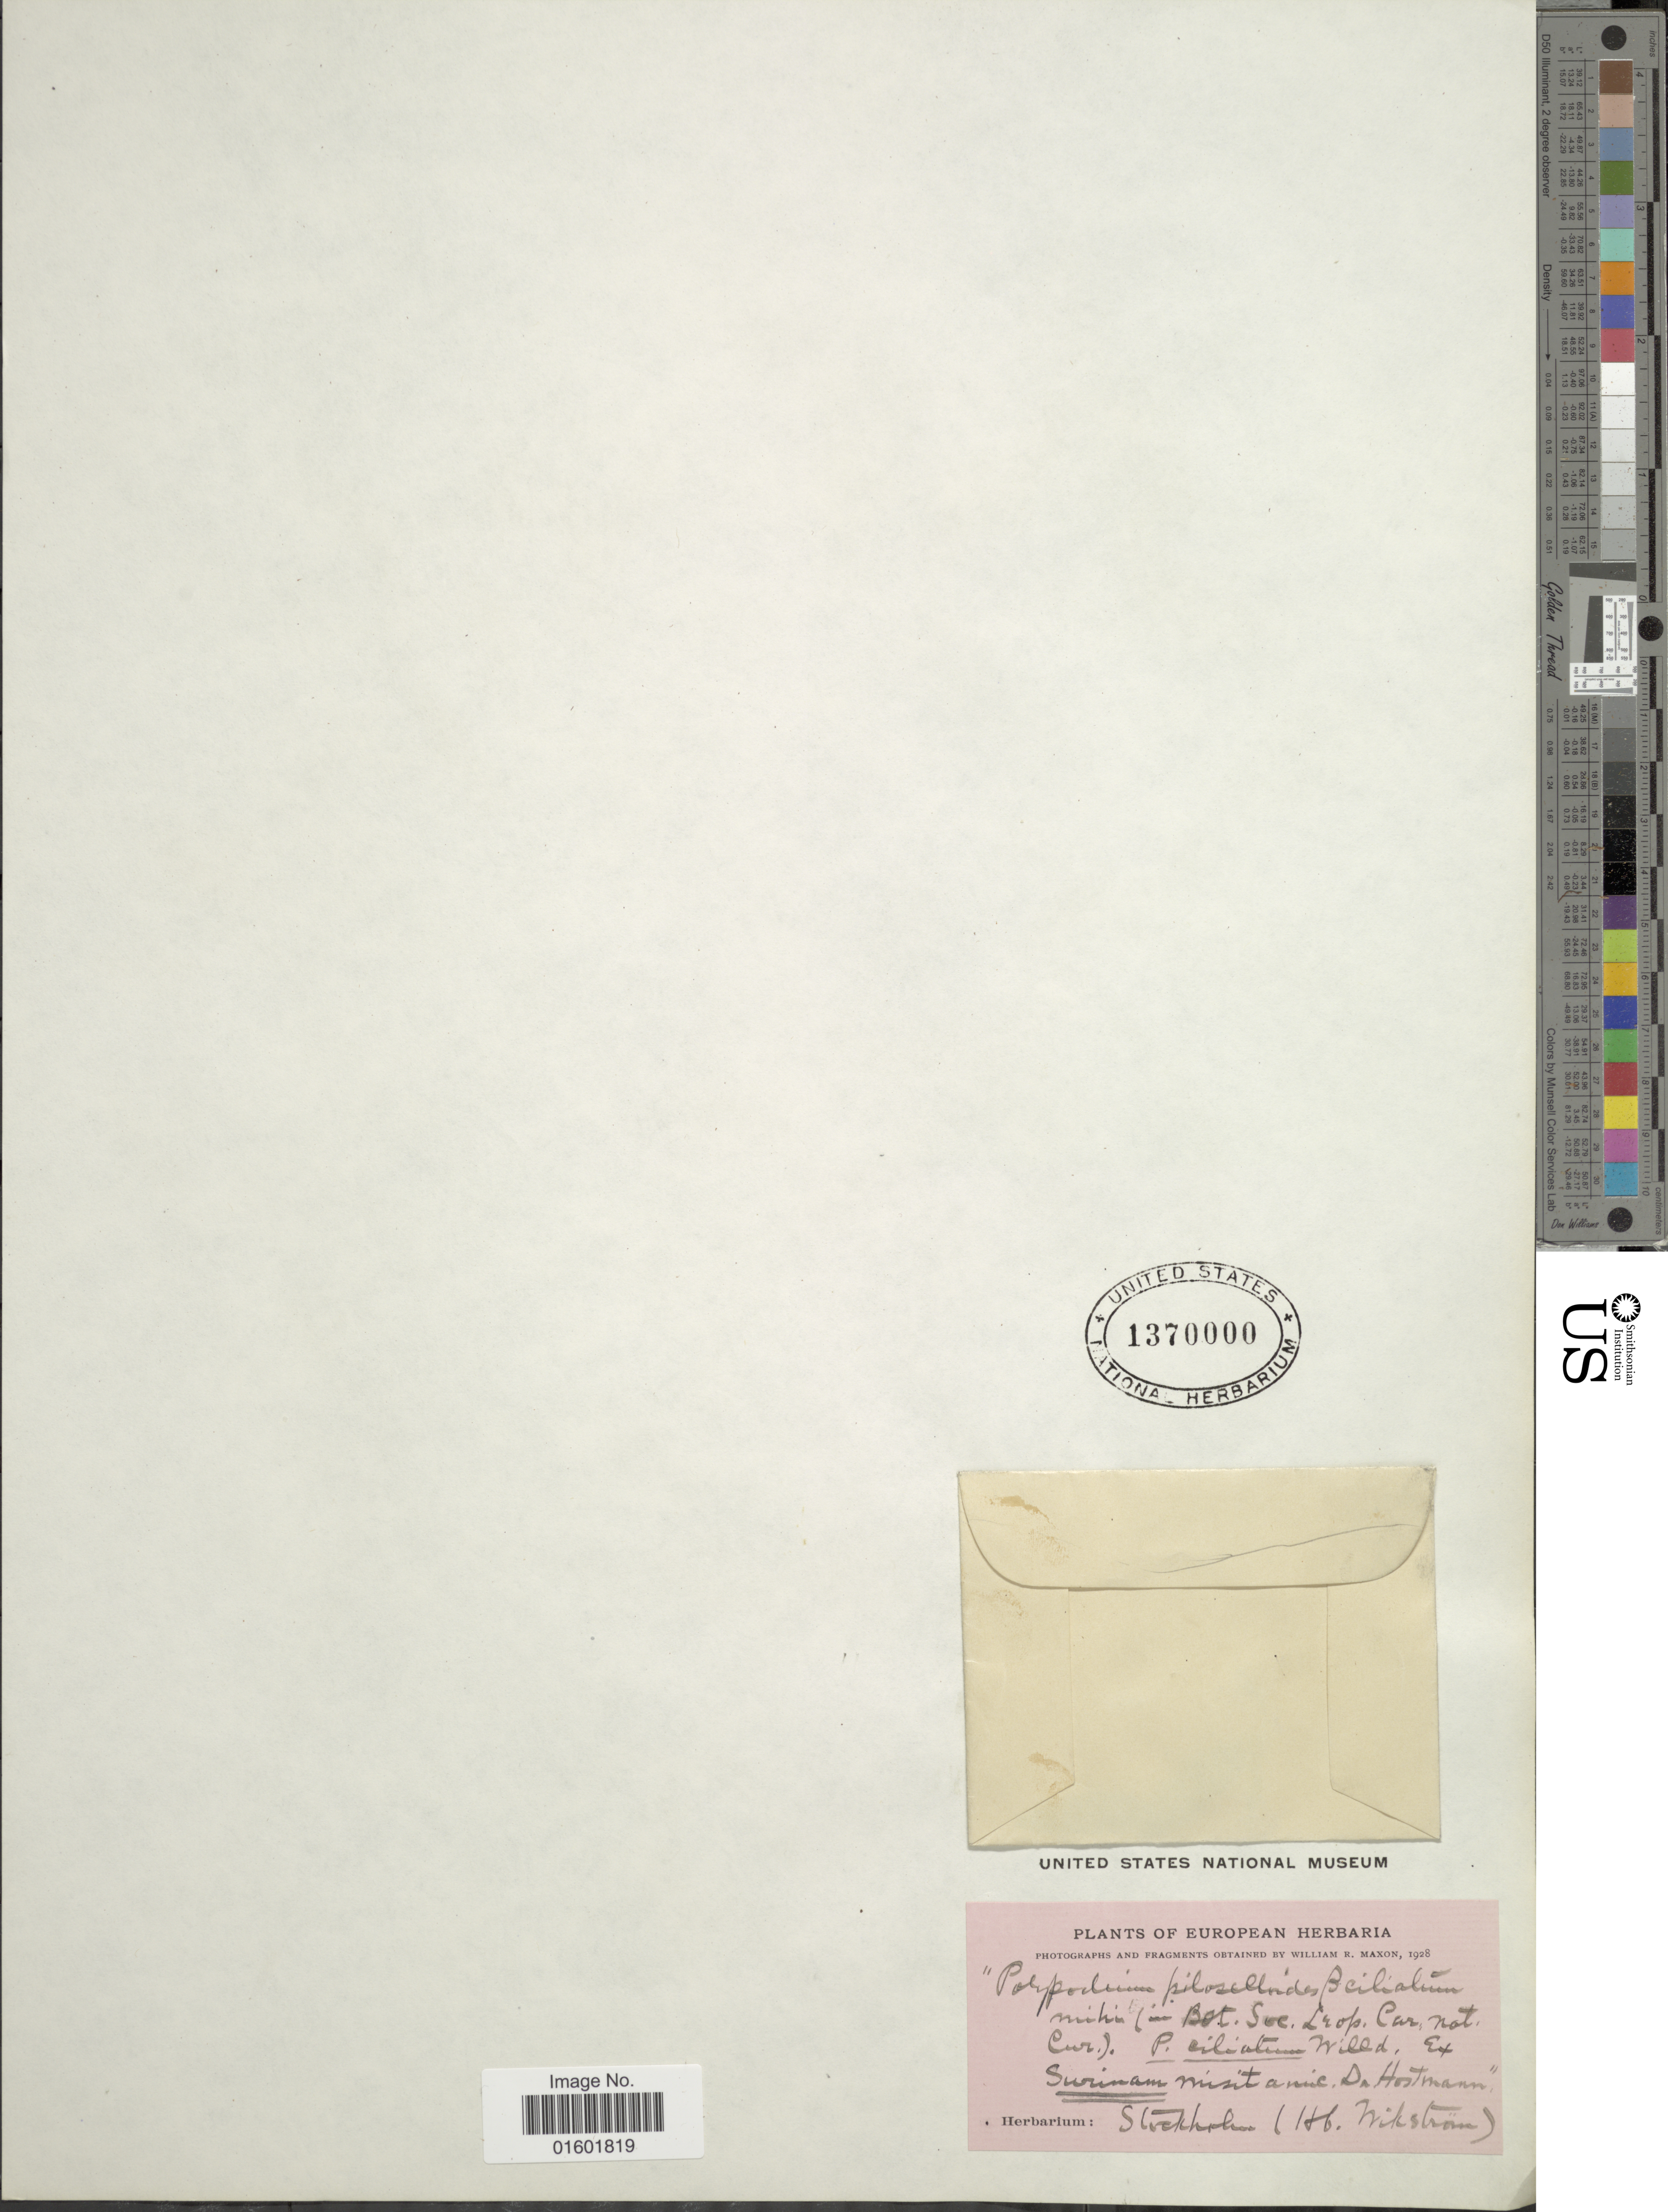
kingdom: Plantae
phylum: Tracheophyta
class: Polypodiopsida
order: Polypodiales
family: Polypodiaceae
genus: Microgramma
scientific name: Microgramma reptans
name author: (Cav.) A.R. Sm.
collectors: ex herb. Stockholm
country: Suriname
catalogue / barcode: US 1370000